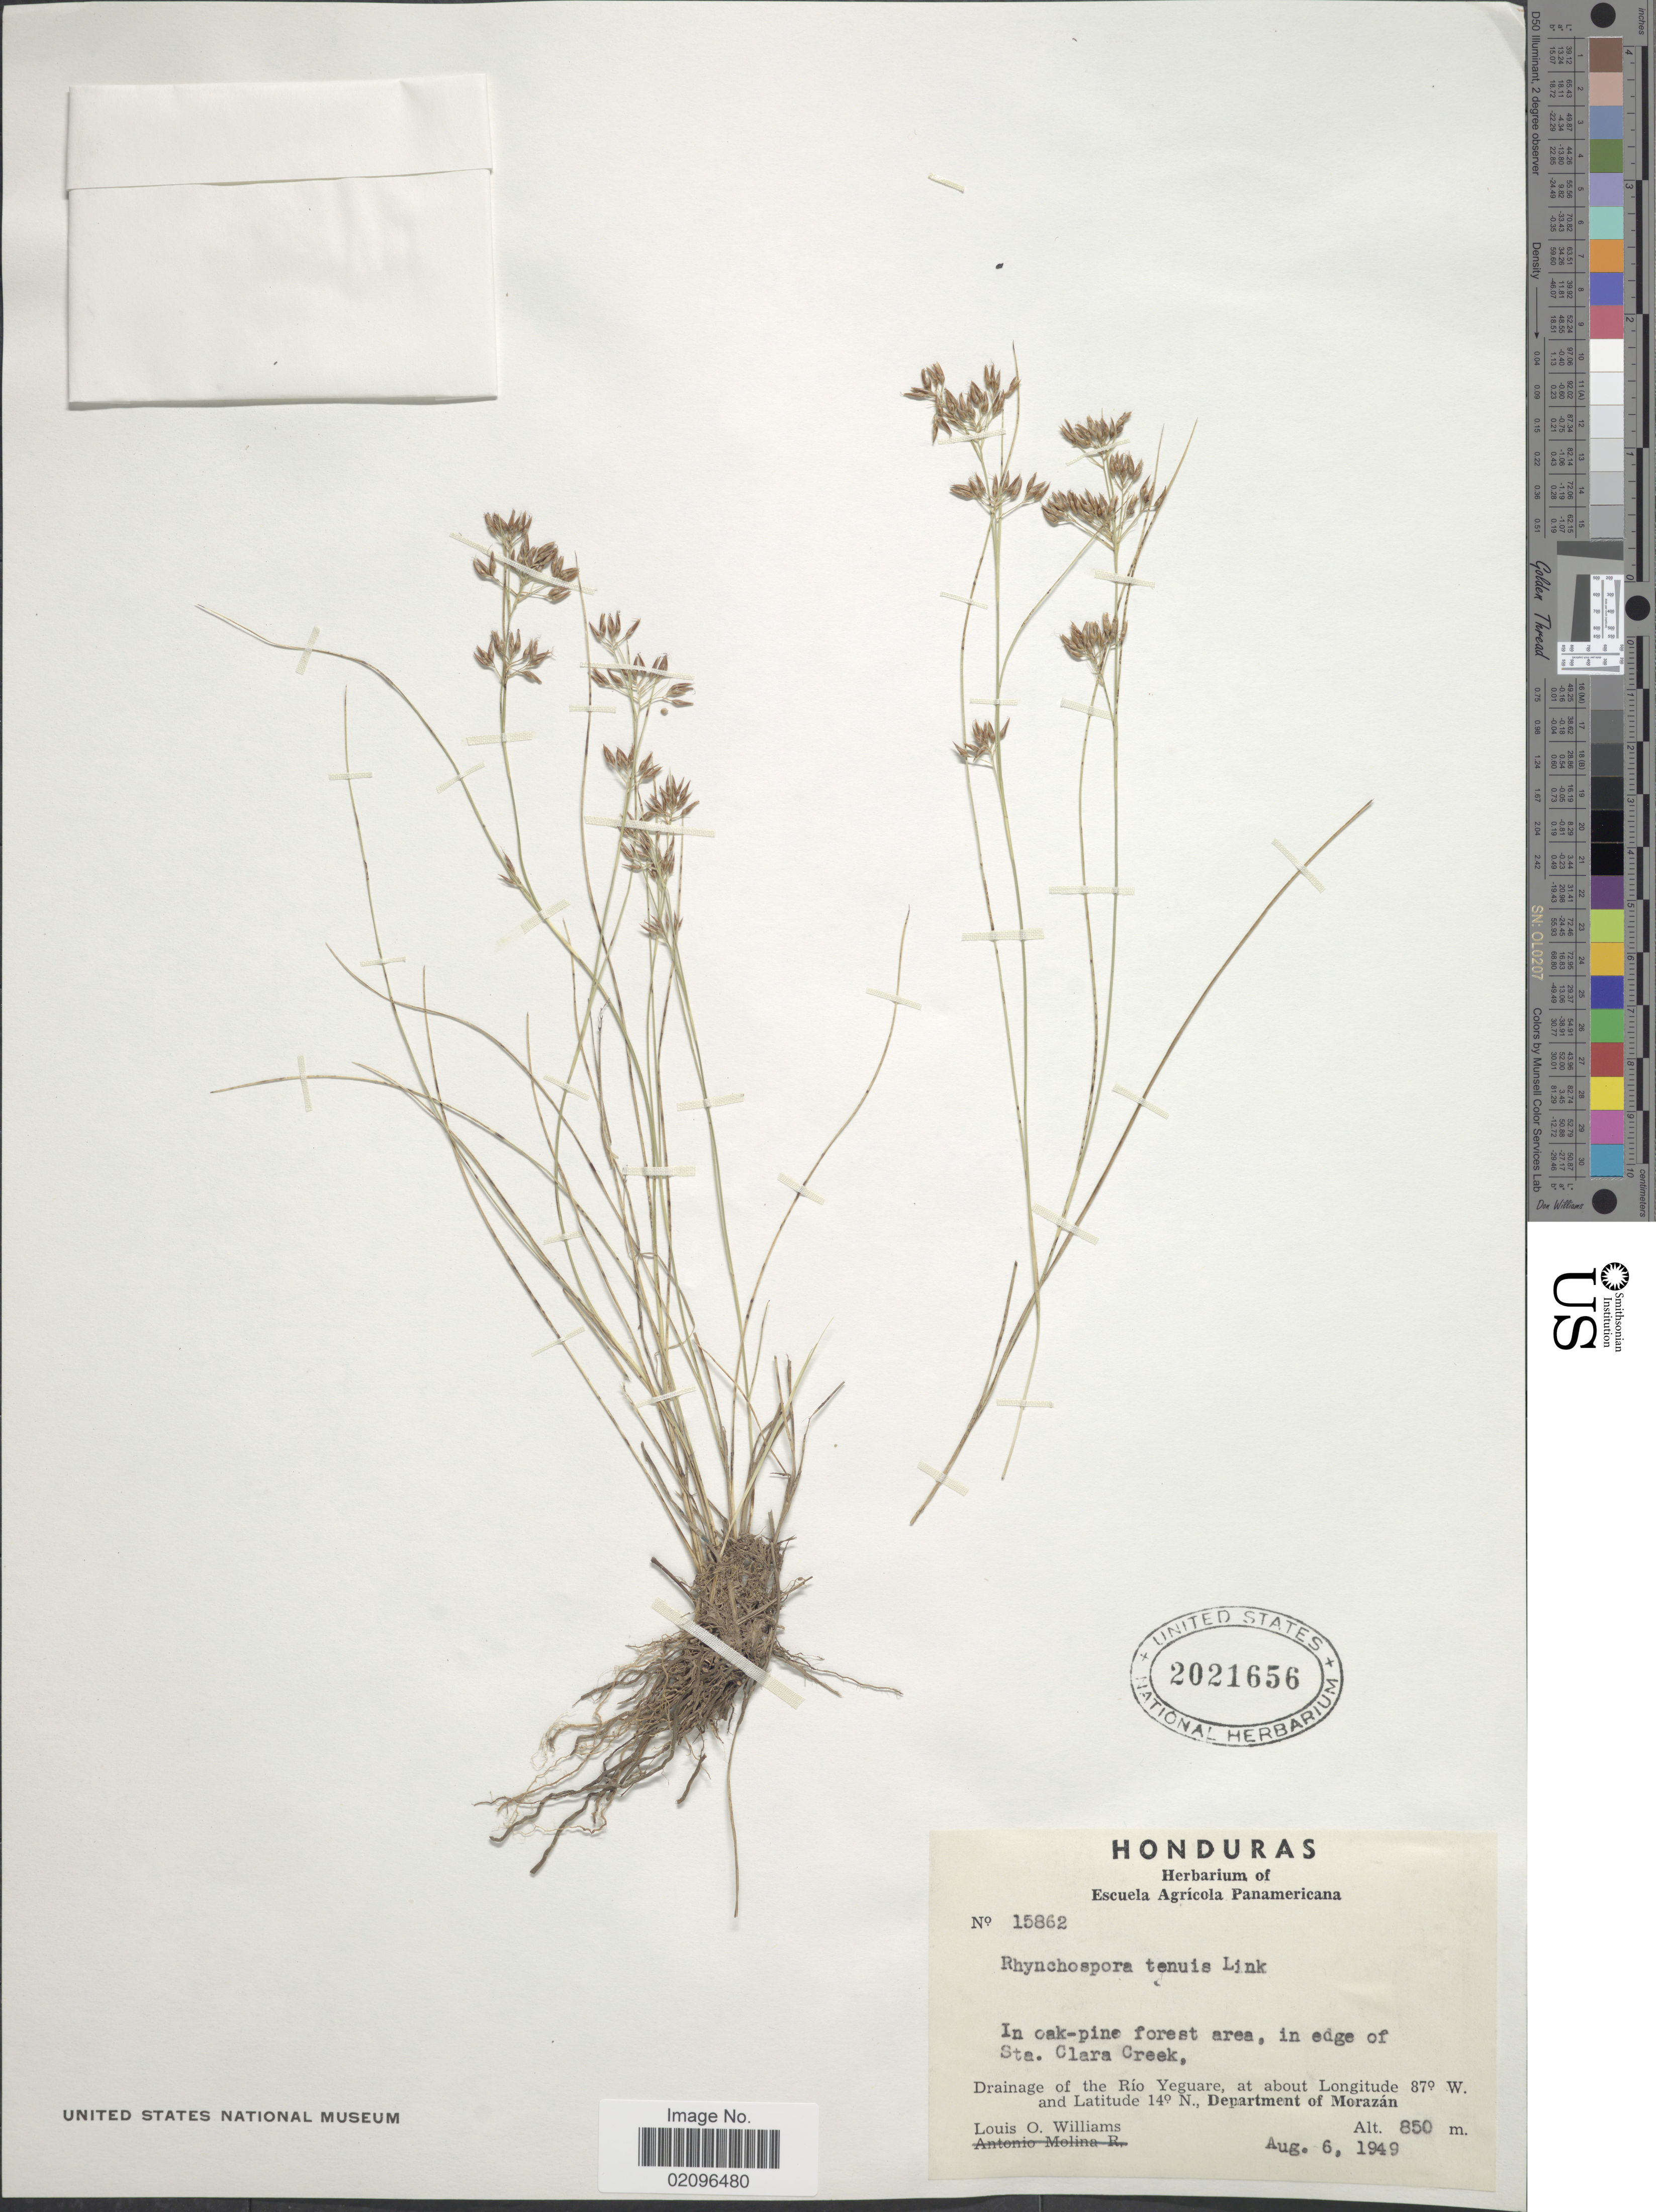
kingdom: Plantae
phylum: Tracheophyta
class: Liliopsida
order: Poales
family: Cyperaceae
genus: Rhynchospora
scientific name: Rhynchospora tenuis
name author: Link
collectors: L. O. Williams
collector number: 15862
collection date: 1949-08-06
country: Honduras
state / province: Fco. Morazán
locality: In edge of Sta. Clara Creek, Drainage of the Rio Yeguare, Department of Morazan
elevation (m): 850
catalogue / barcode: US 2021656